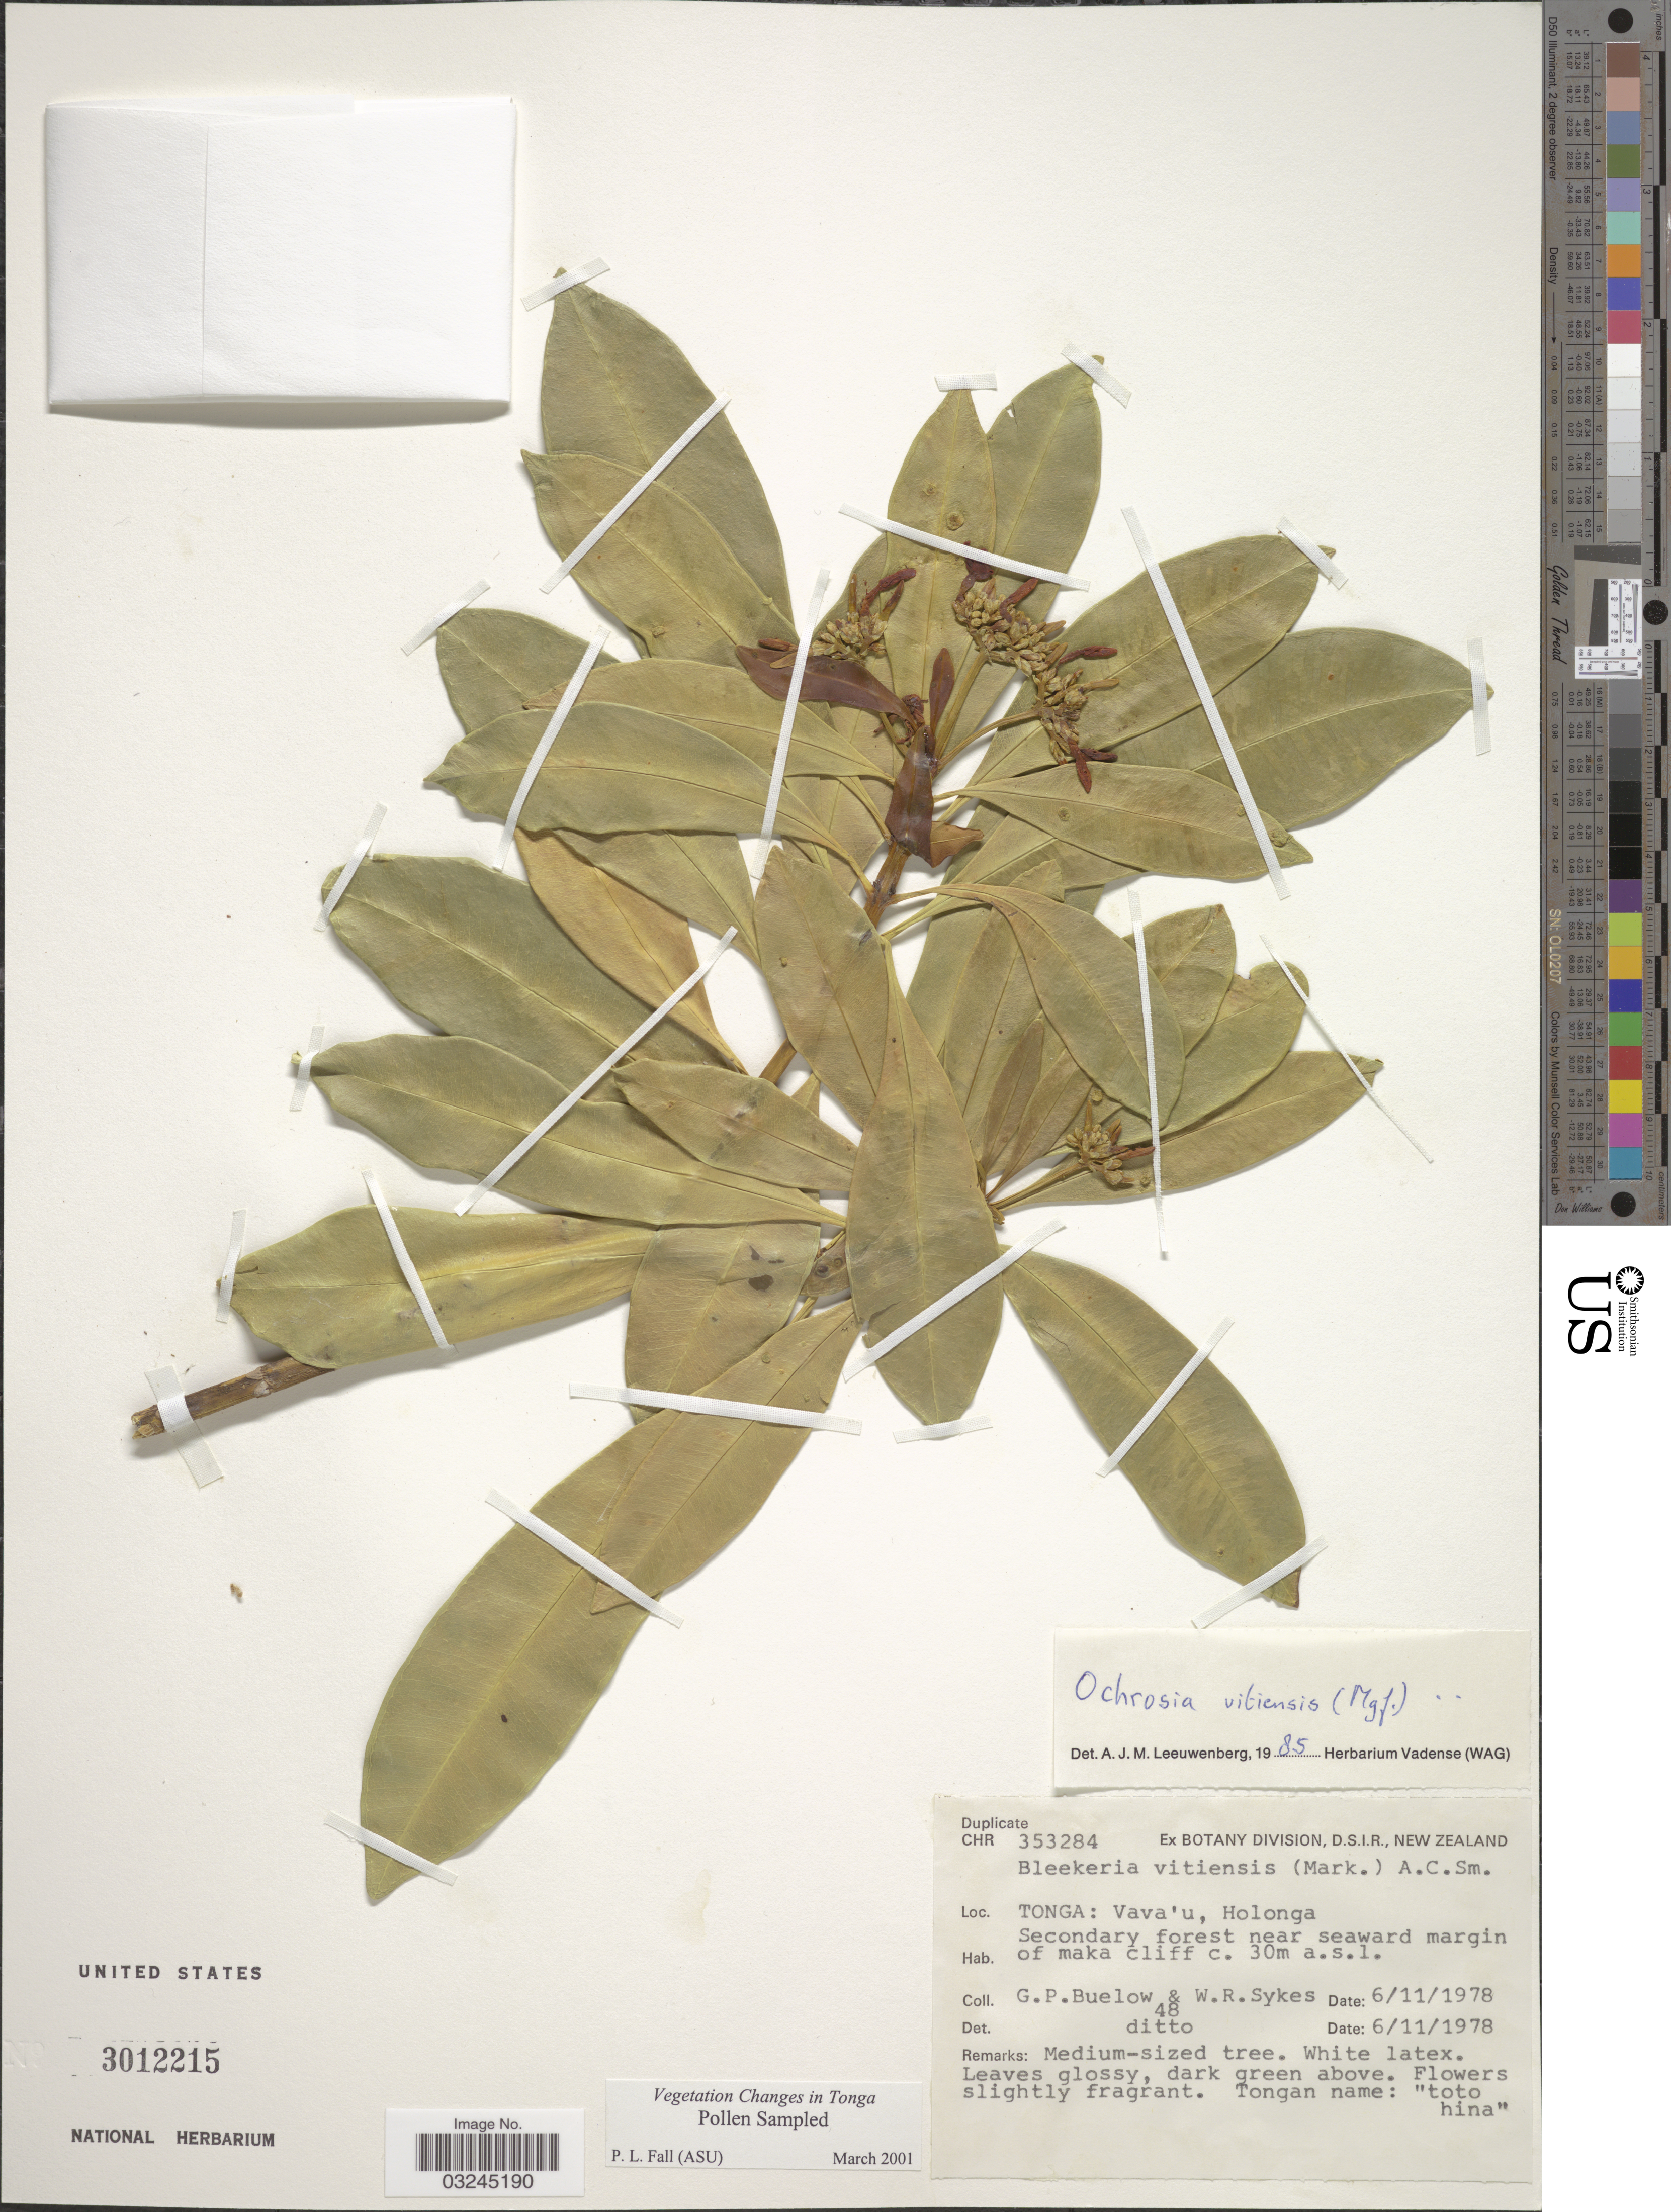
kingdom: Plantae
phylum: Tracheophyta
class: Magnoliopsida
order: Gentianales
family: Apocynaceae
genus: Ochrosia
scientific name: Ochrosia vitiensis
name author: (Markgr.) Pichon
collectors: G. Buelow & W. R. Sykes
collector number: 48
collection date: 1978-11-06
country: Tonga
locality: Vava'u, Holonga.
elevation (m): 30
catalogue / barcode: US 3012215